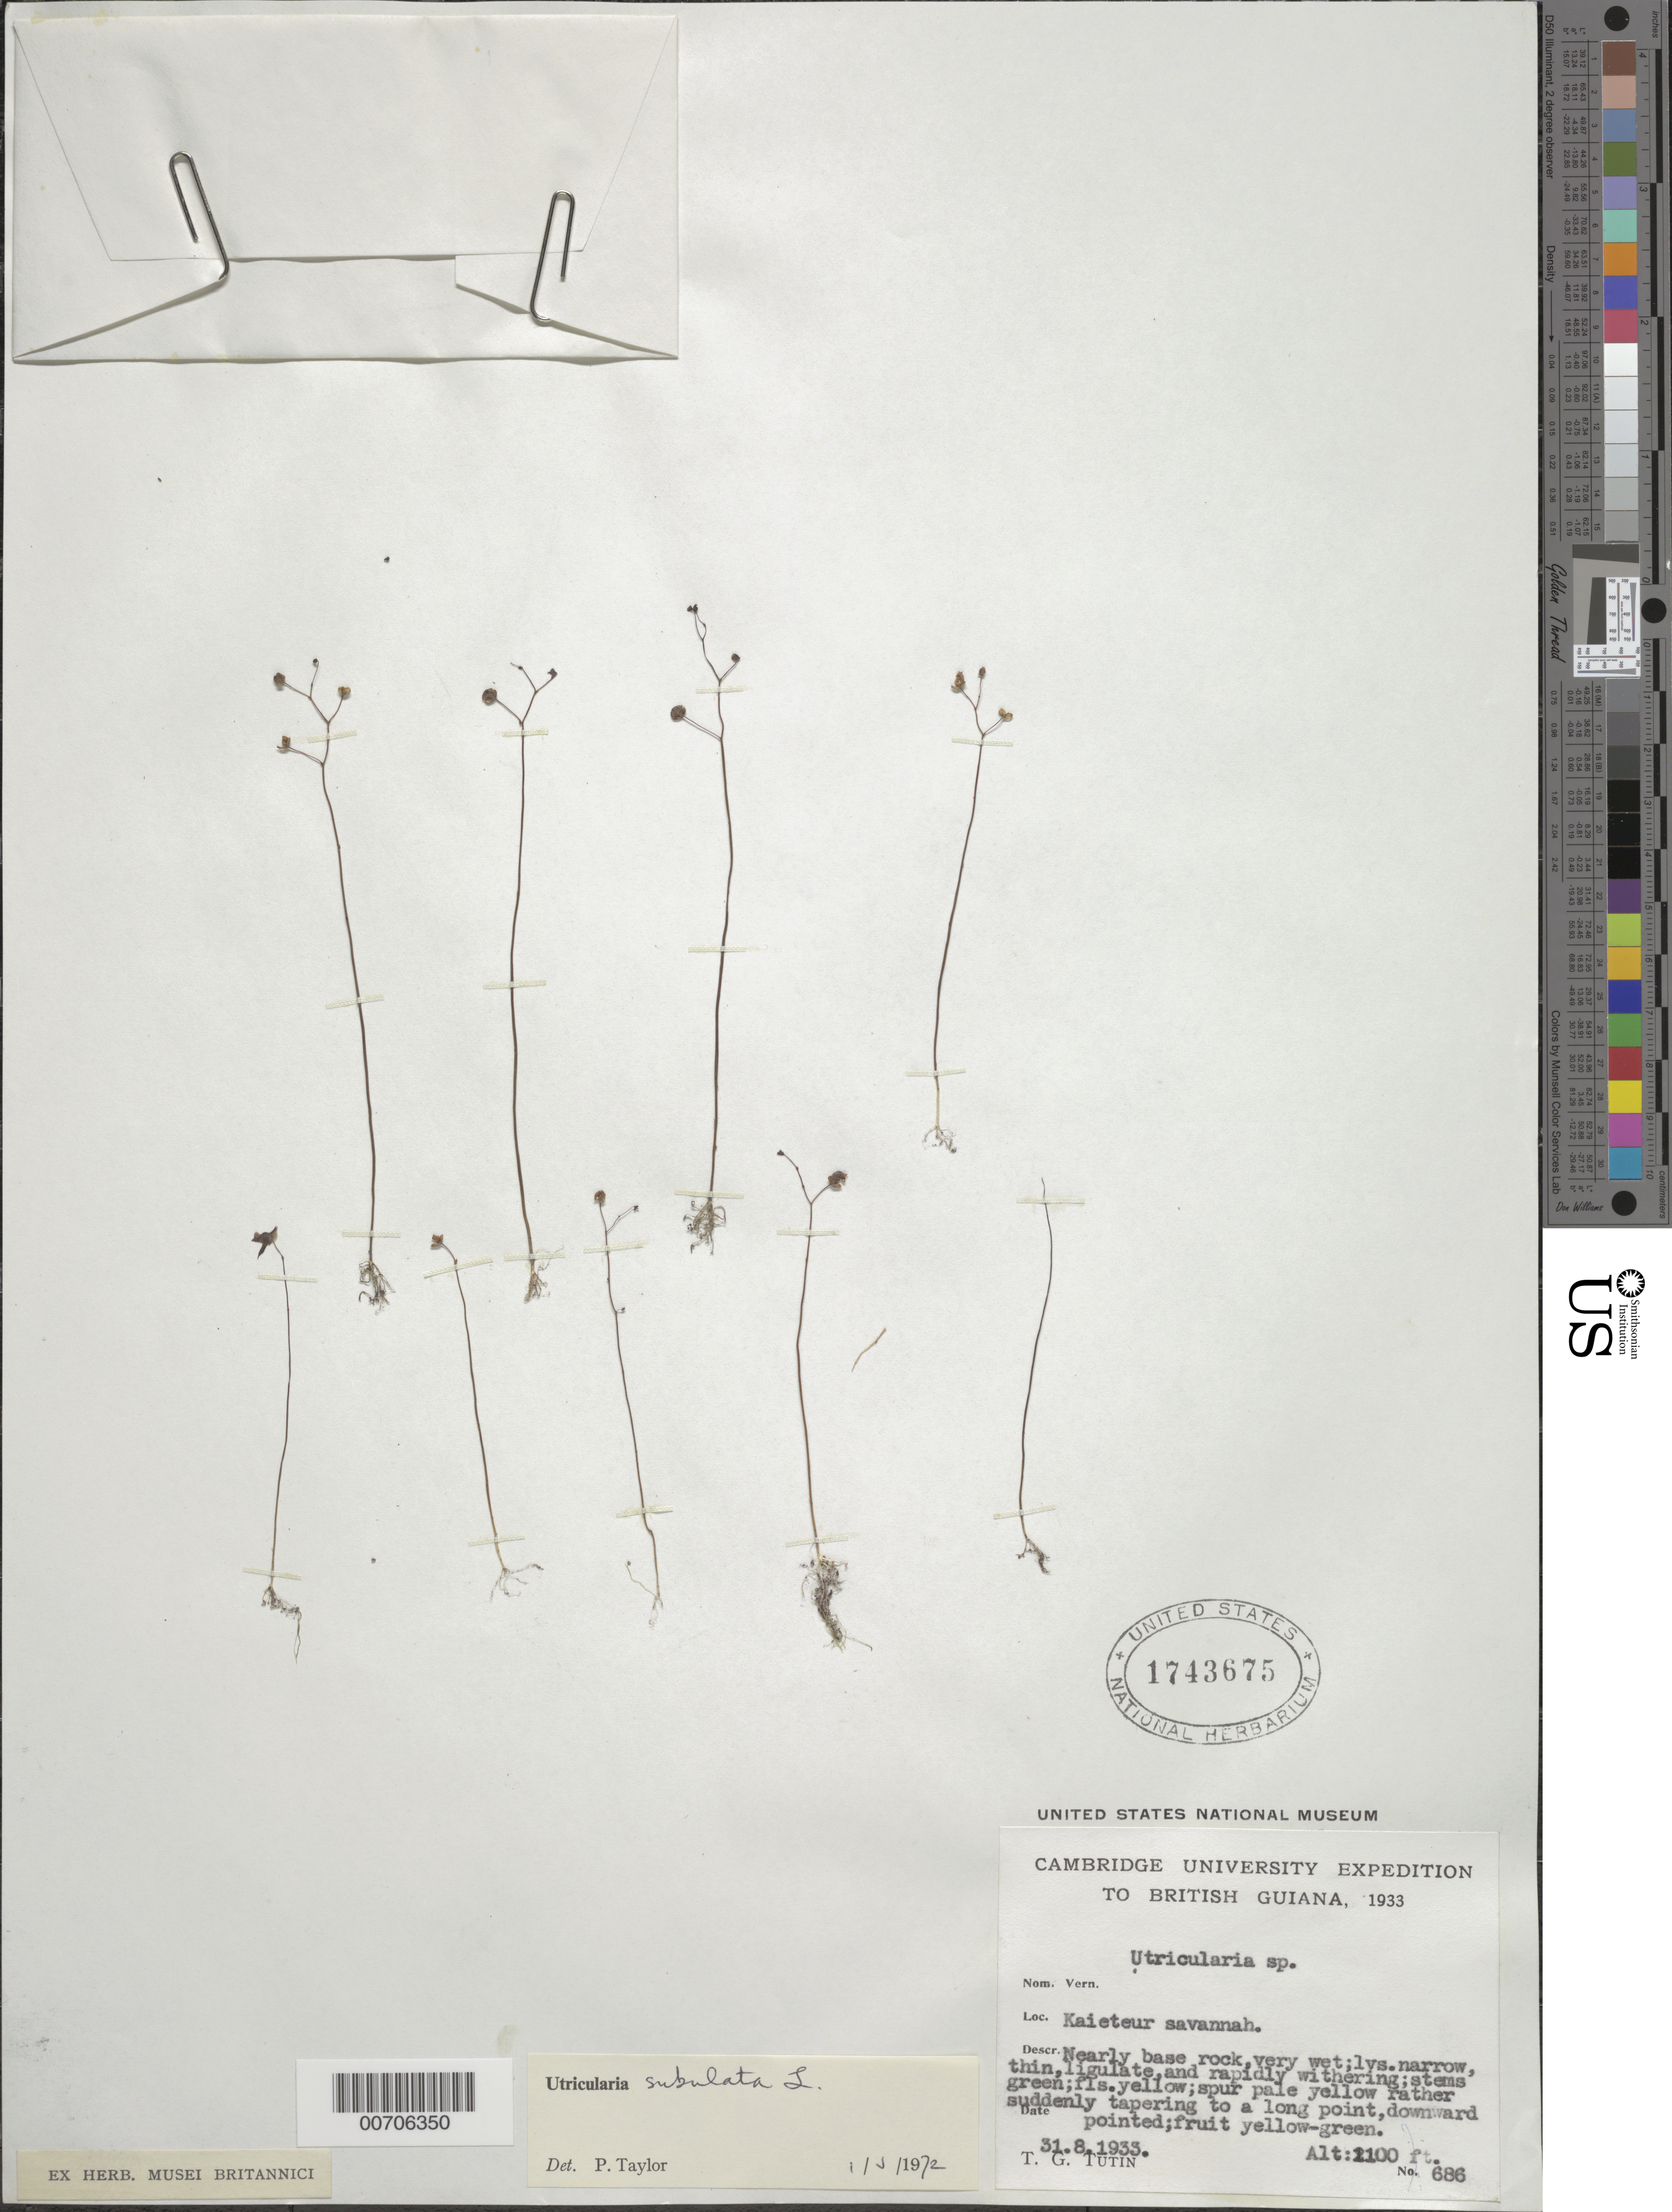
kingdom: Plantae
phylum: Tracheophyta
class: Magnoliopsida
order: Lamiales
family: Lentibulariaceae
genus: Utricularia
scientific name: Utricularia subulata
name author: L.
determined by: Taylor, P.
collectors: T. G. Tutin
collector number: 686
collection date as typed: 31-Aug-33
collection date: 1933-08-31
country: Guyana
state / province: Potaro-Siparuni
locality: Kaieteur Savanna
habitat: Savanna, nearly base rock, very wet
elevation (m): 335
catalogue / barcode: US 1743675